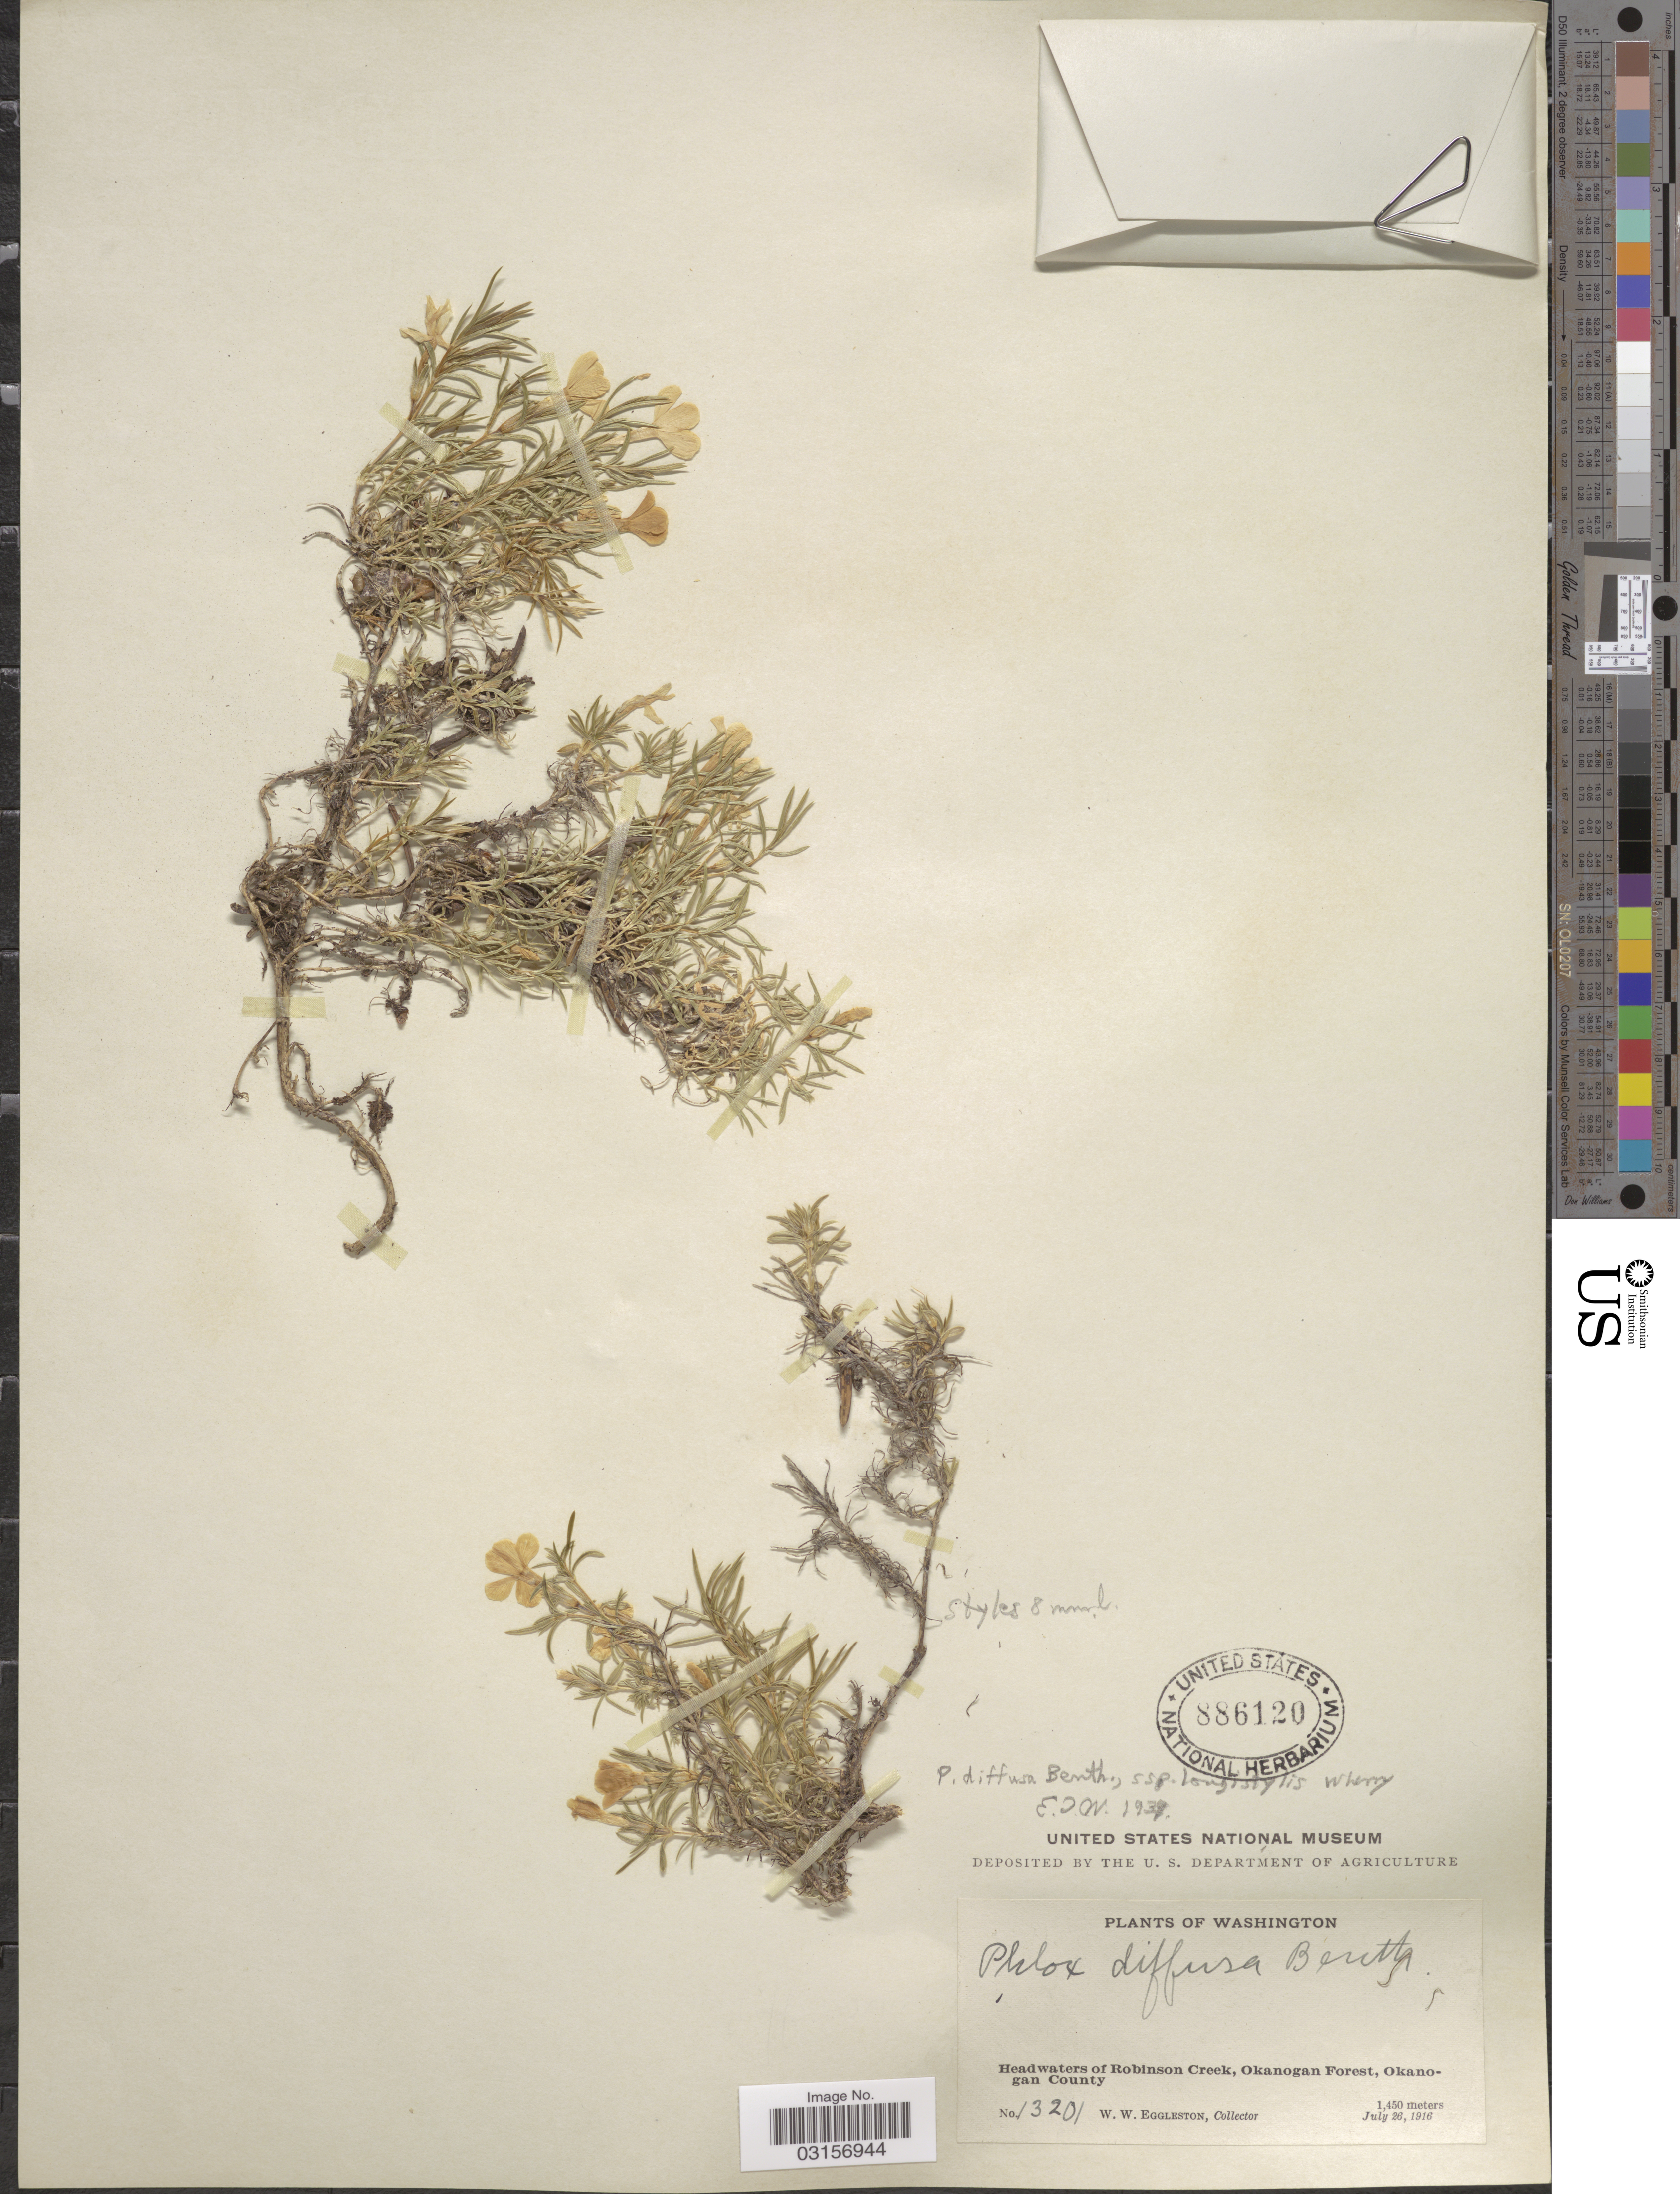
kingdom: Plantae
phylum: Tracheophyta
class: Magnoliopsida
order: Ericales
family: Polemoniaceae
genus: Phlox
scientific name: Phlox diffusa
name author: Benth.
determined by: Mayfield, M. H.; Ferguson, C. J.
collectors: W. W. Eggleston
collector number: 13201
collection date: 1916-07-26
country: United States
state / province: Washington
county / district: Okanogan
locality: Headwaters of Robinson Creek, Okanogan Forest, Okanogan County.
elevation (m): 1450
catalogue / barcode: US 886120